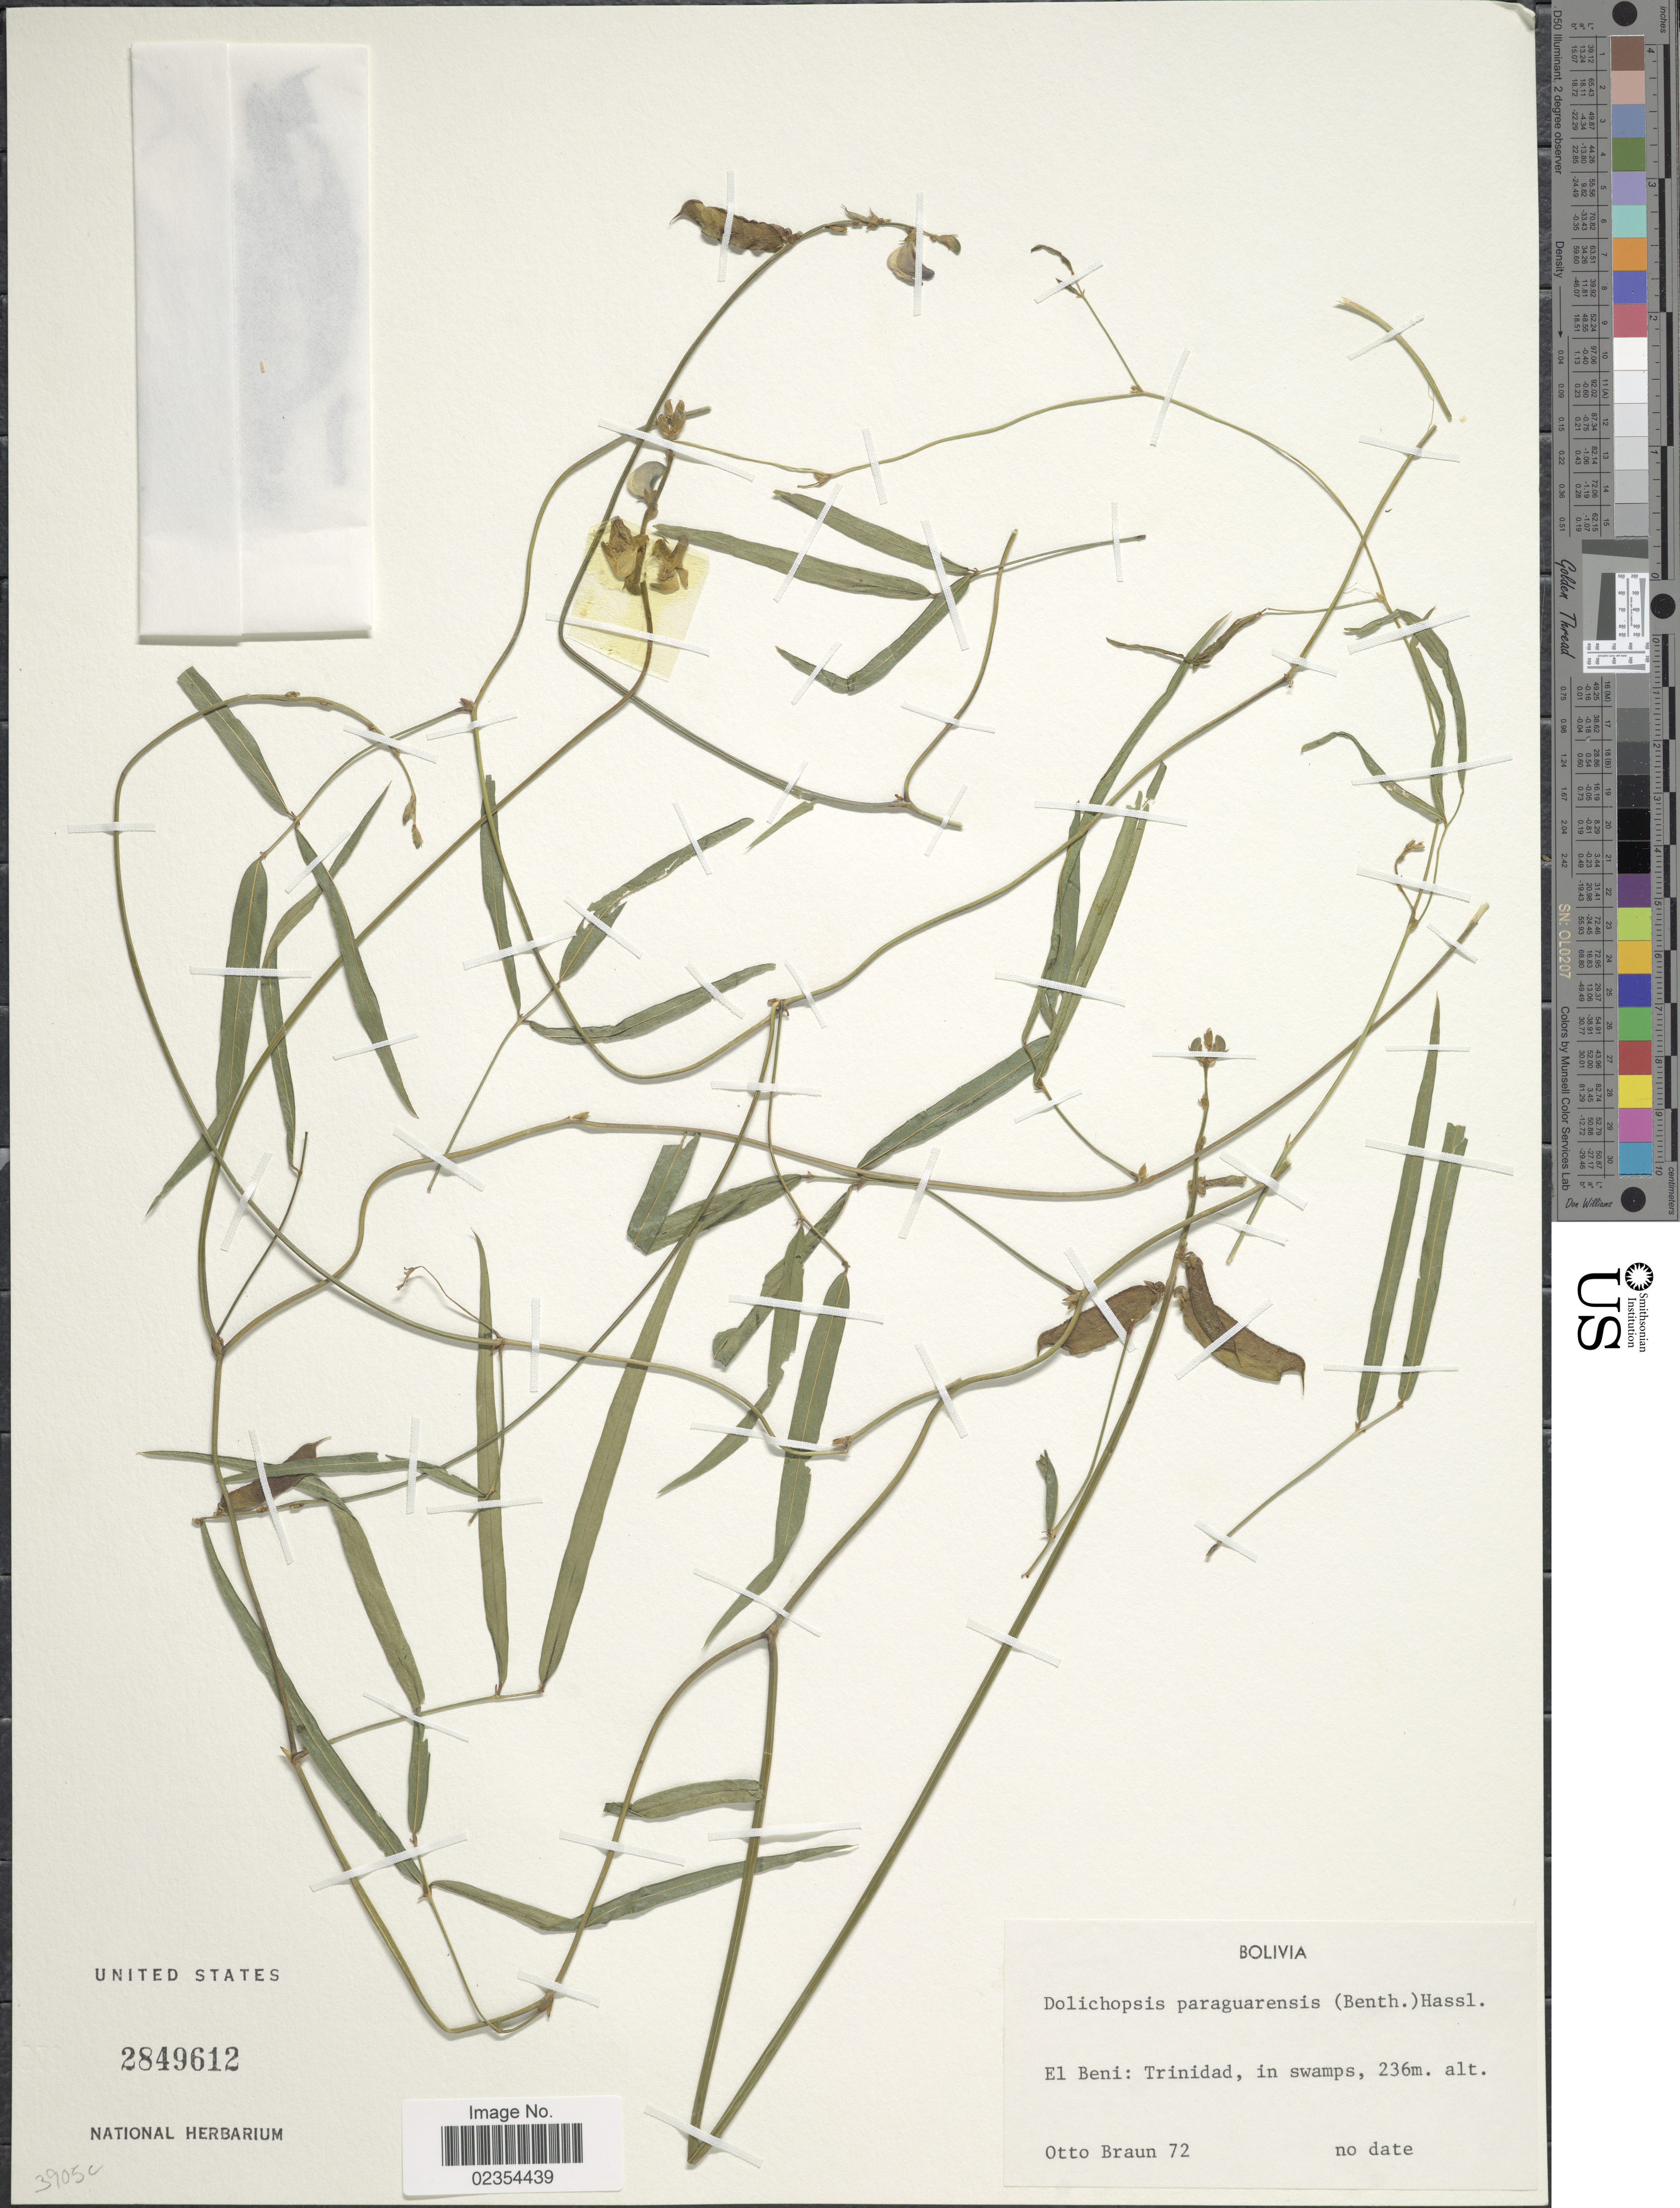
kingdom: Plantae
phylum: Tracheophyta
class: Magnoliopsida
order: Fabales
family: Fabaceae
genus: Dolichopsis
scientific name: Dolichopsis paraguariensis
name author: Hassl.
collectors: O. Braun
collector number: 72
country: Bolivia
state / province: Beni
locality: El Beni: Trinidad, in swamps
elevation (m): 236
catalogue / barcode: US 2849612